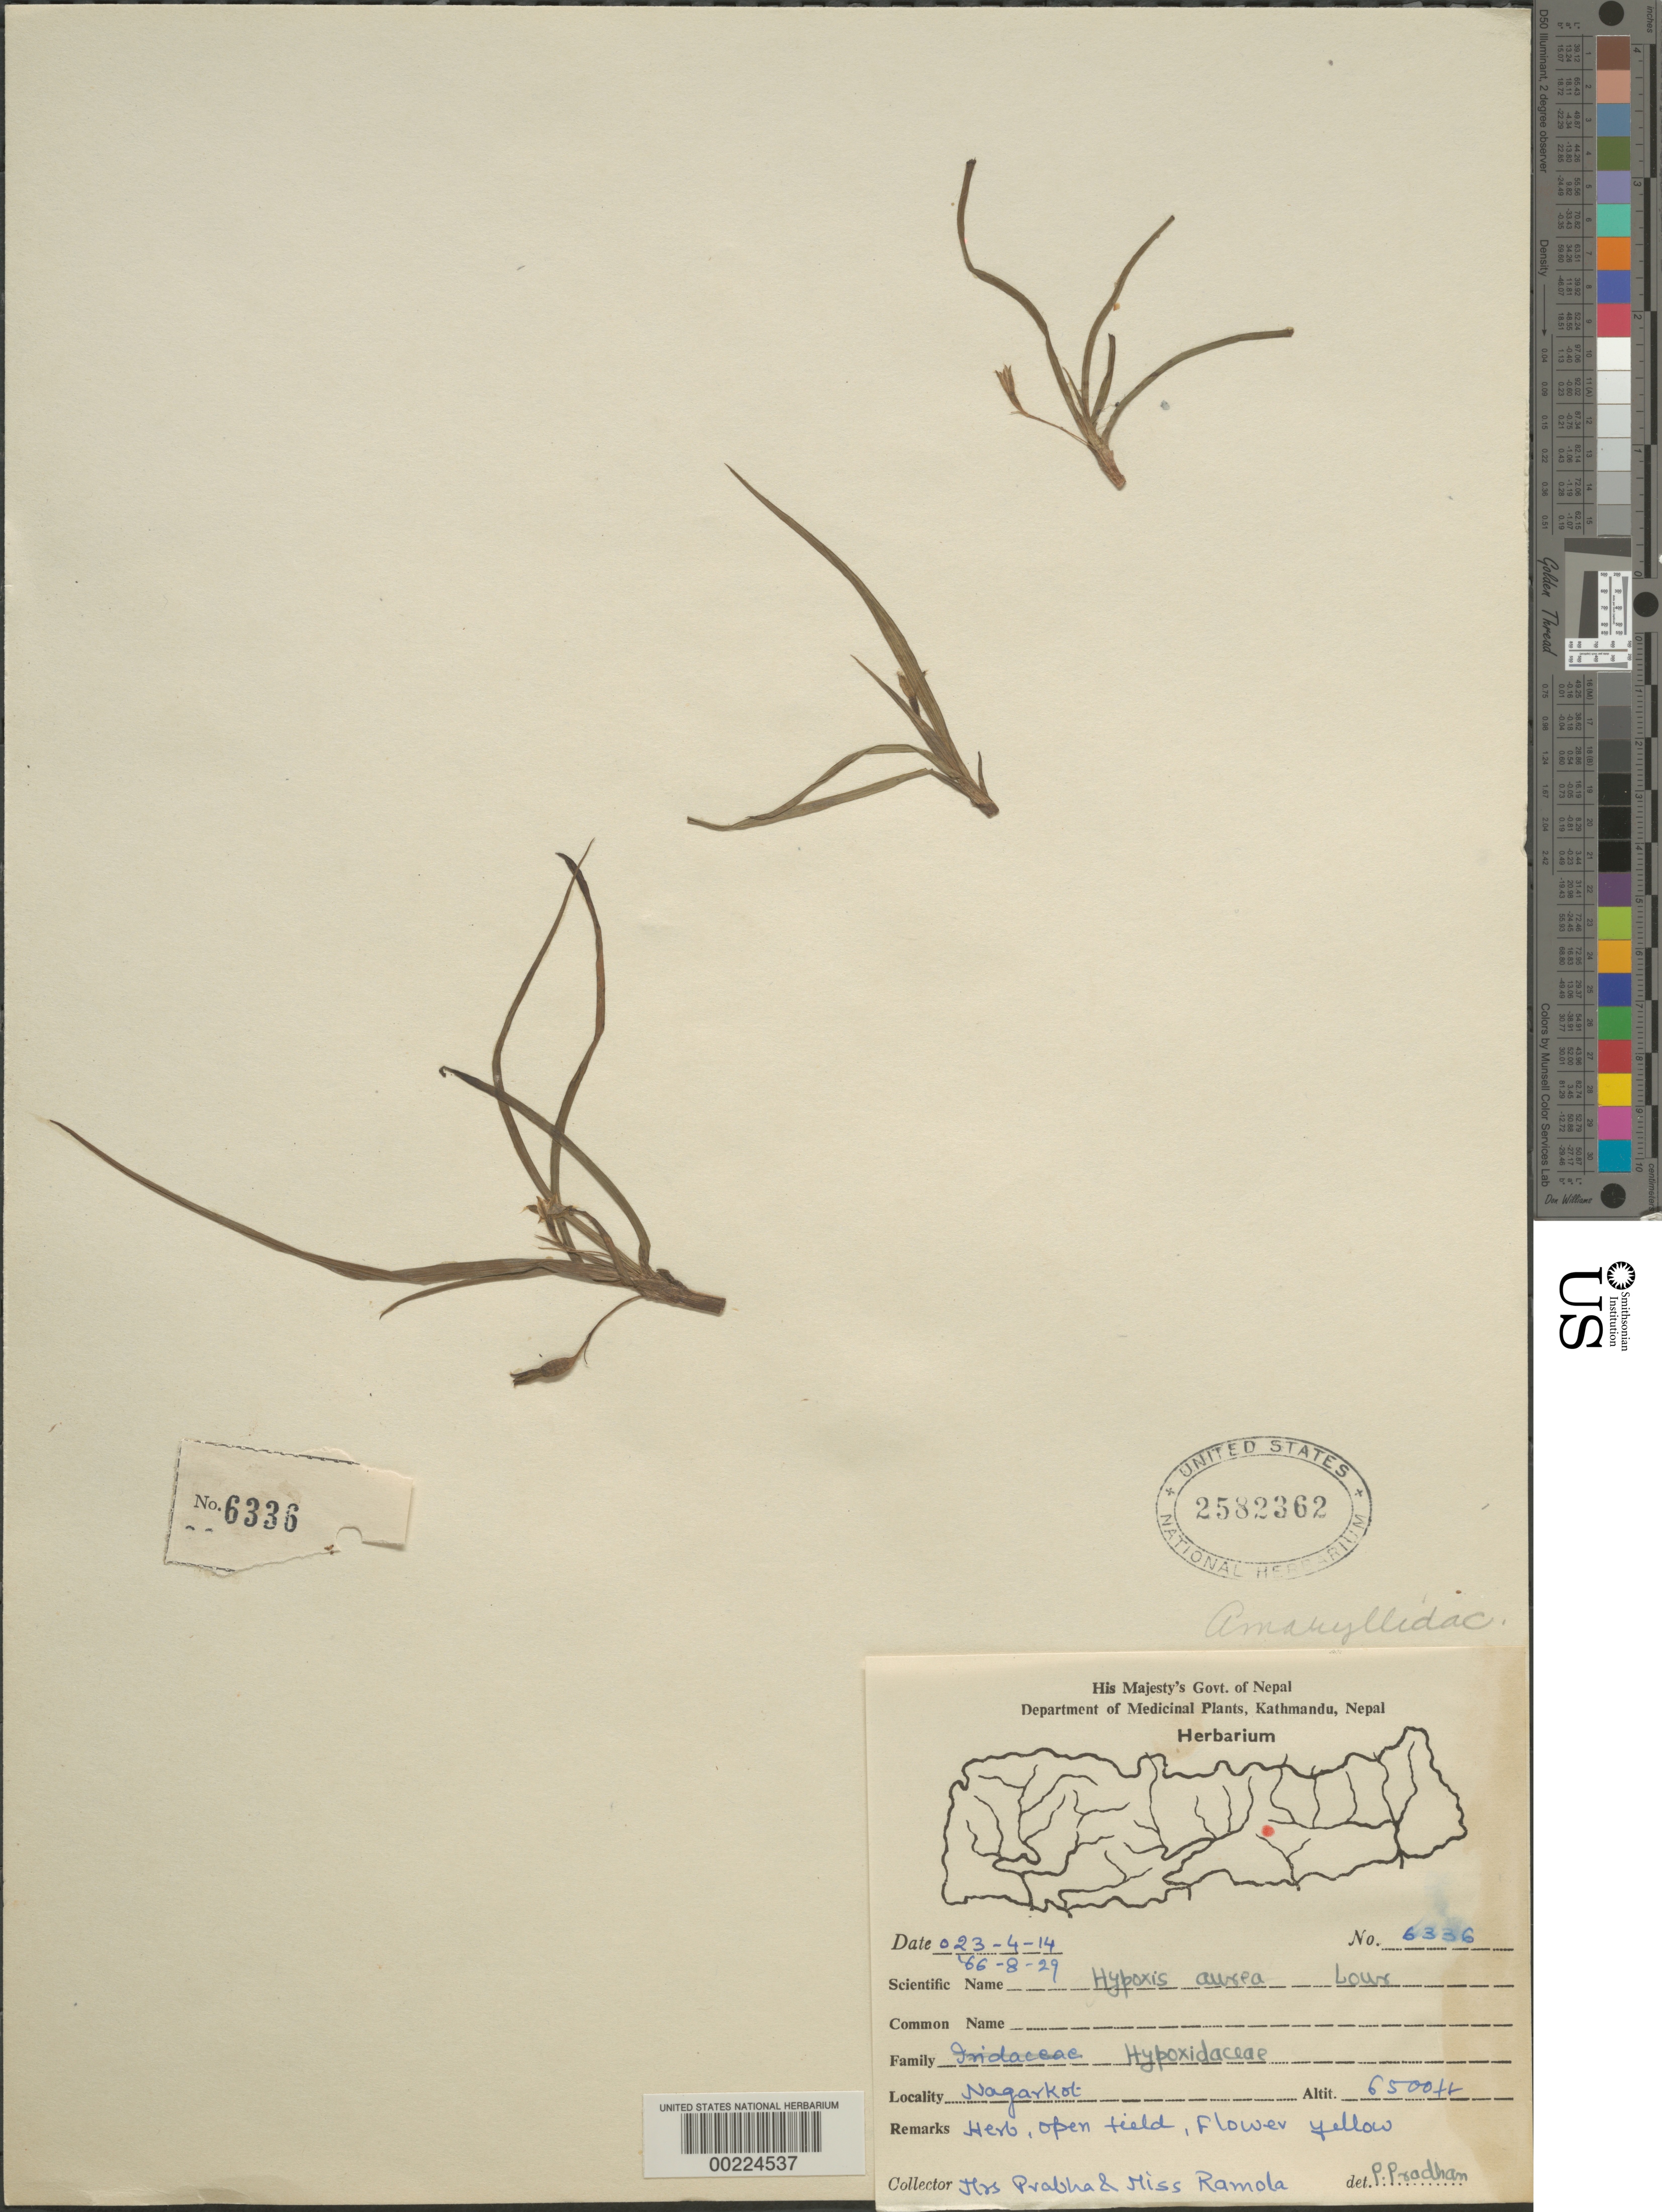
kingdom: Plantae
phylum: Tracheophyta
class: Liliopsida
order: Asparagales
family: Hypoxidaceae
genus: Hypoxis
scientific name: Hypoxis aurea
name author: Lour.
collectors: P. Pradhan & R. Thapa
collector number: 6336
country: Nepal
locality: Nagarkot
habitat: Open field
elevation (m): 1981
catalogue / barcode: US 2582362